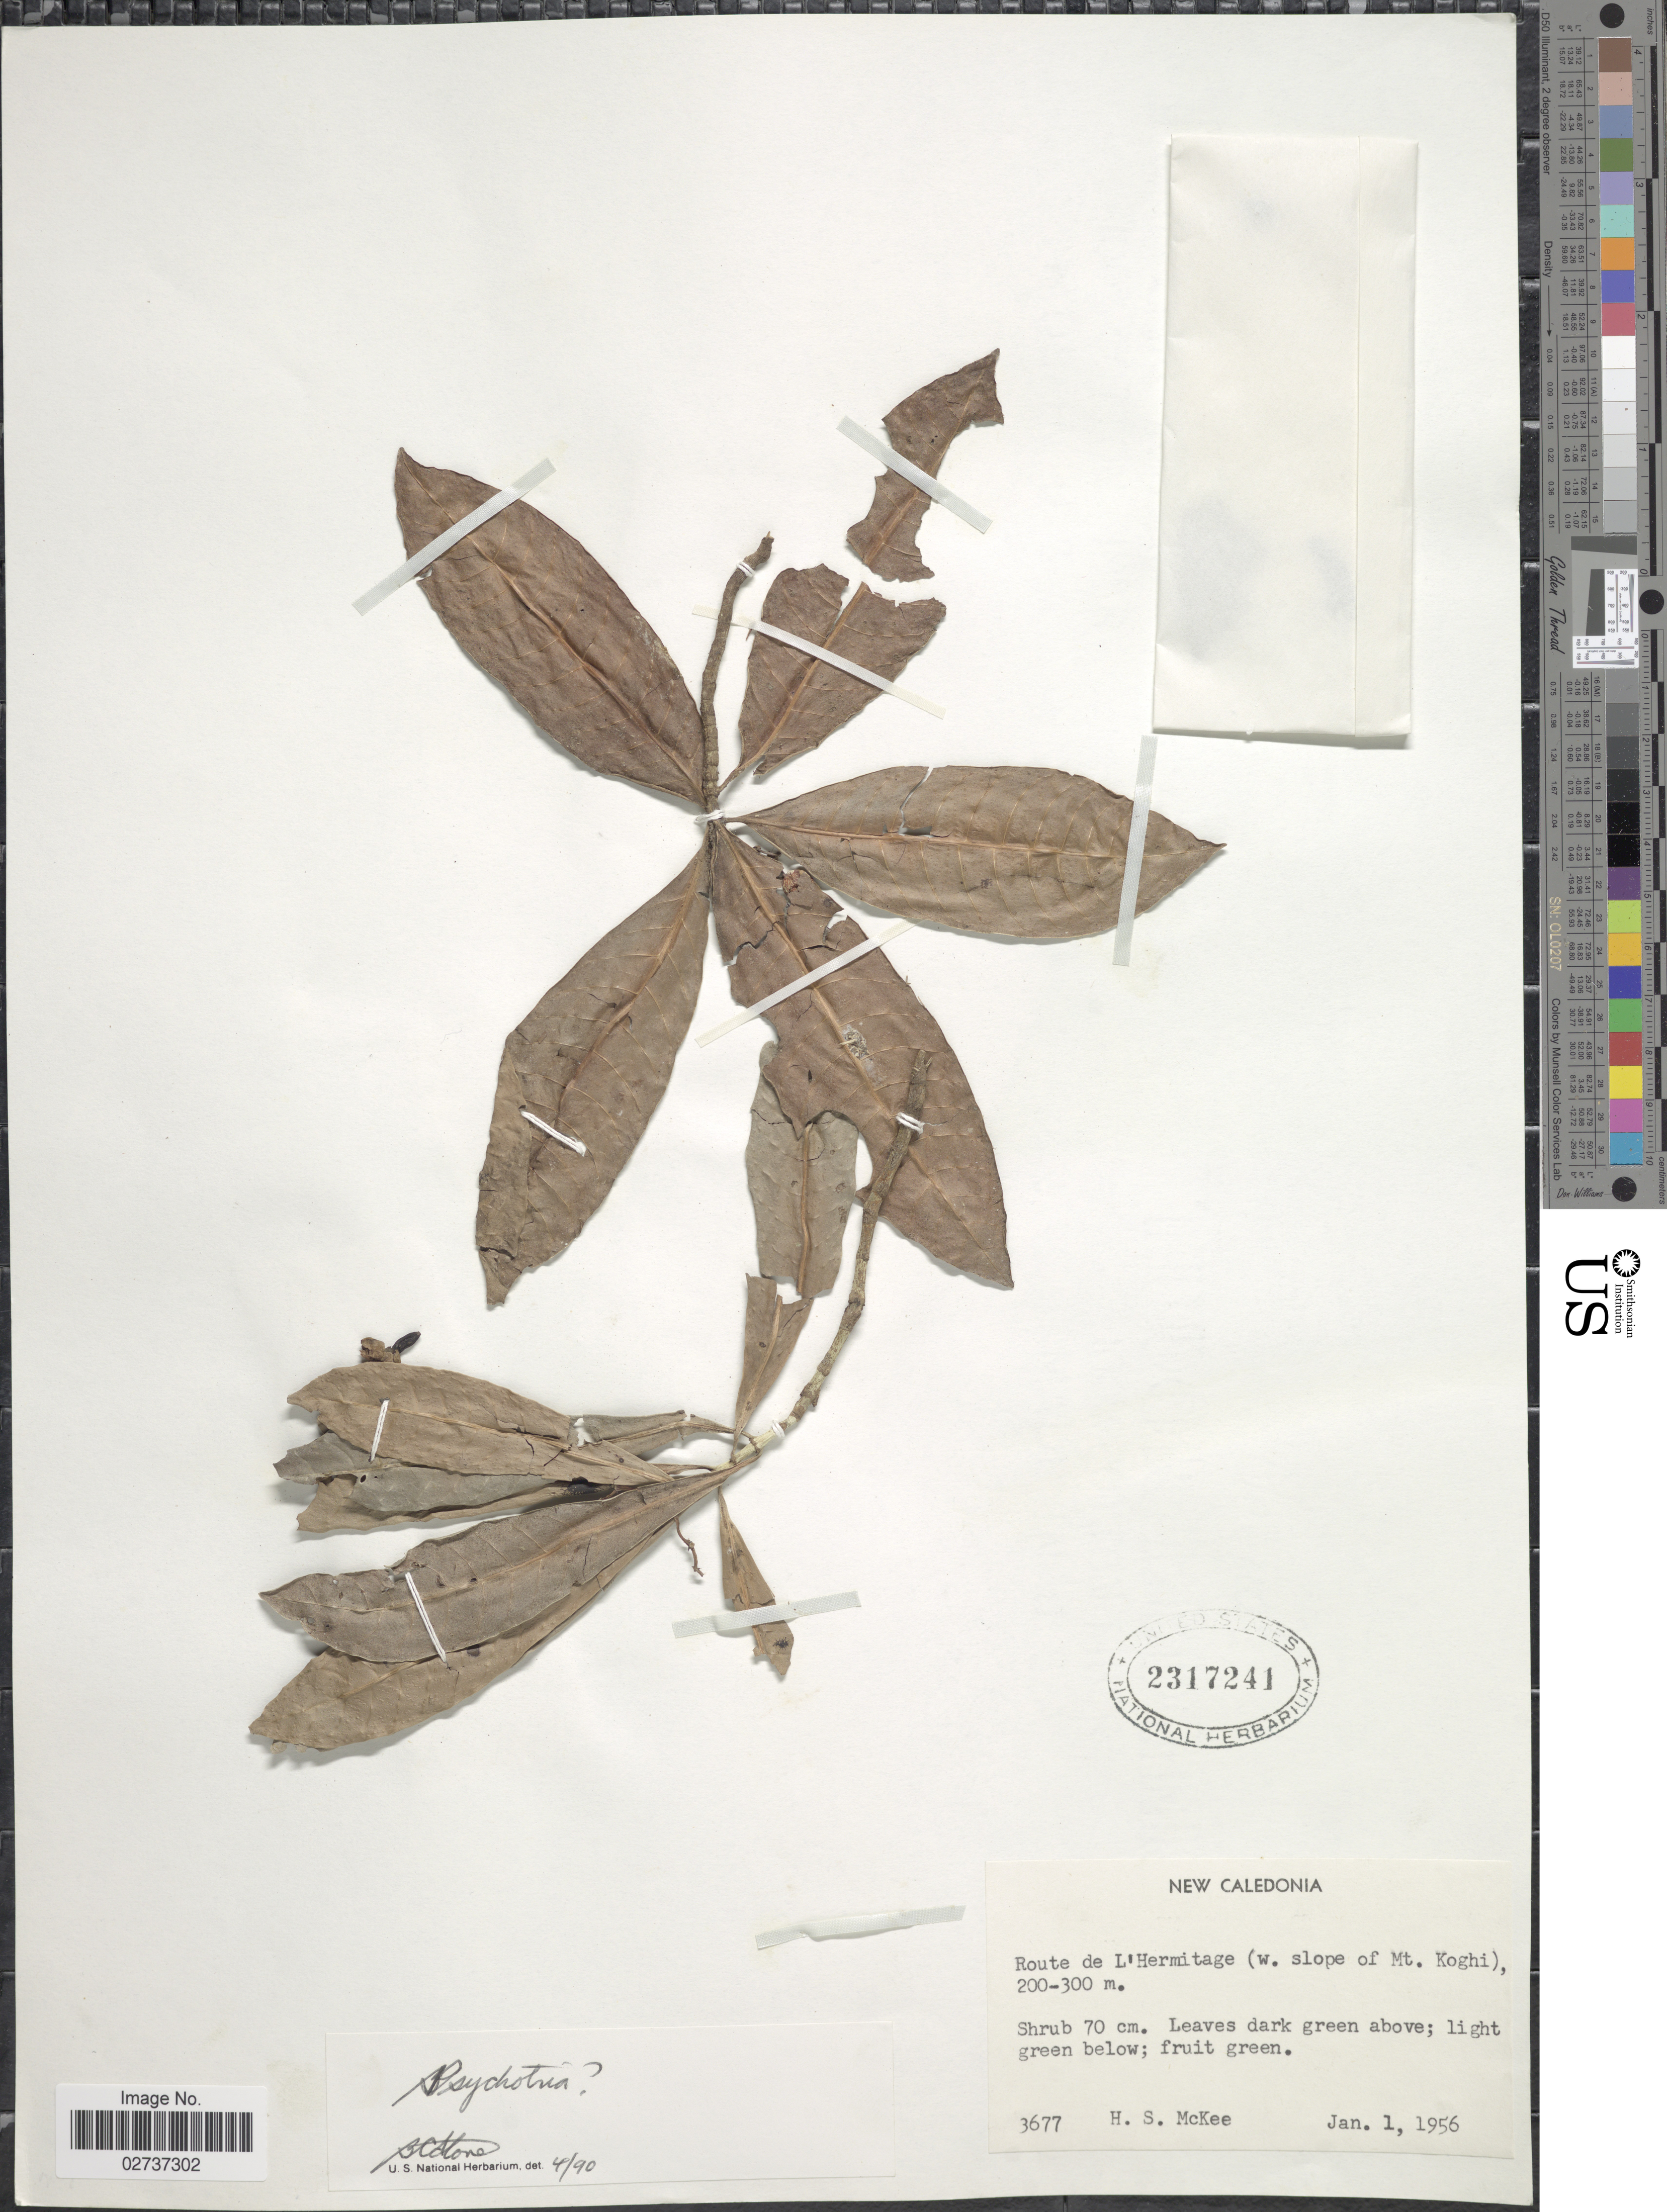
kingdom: Plantae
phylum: Tracheophyta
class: Magnoliopsida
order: Gentianales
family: Rubiaceae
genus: Psychotria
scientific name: Psychotria sp.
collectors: H. S. McKee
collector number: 3677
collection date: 1956-01-01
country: New Caledonia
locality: Route de L'Hermitage (w. slope of Mt. Koghi)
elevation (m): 200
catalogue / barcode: US 2317241